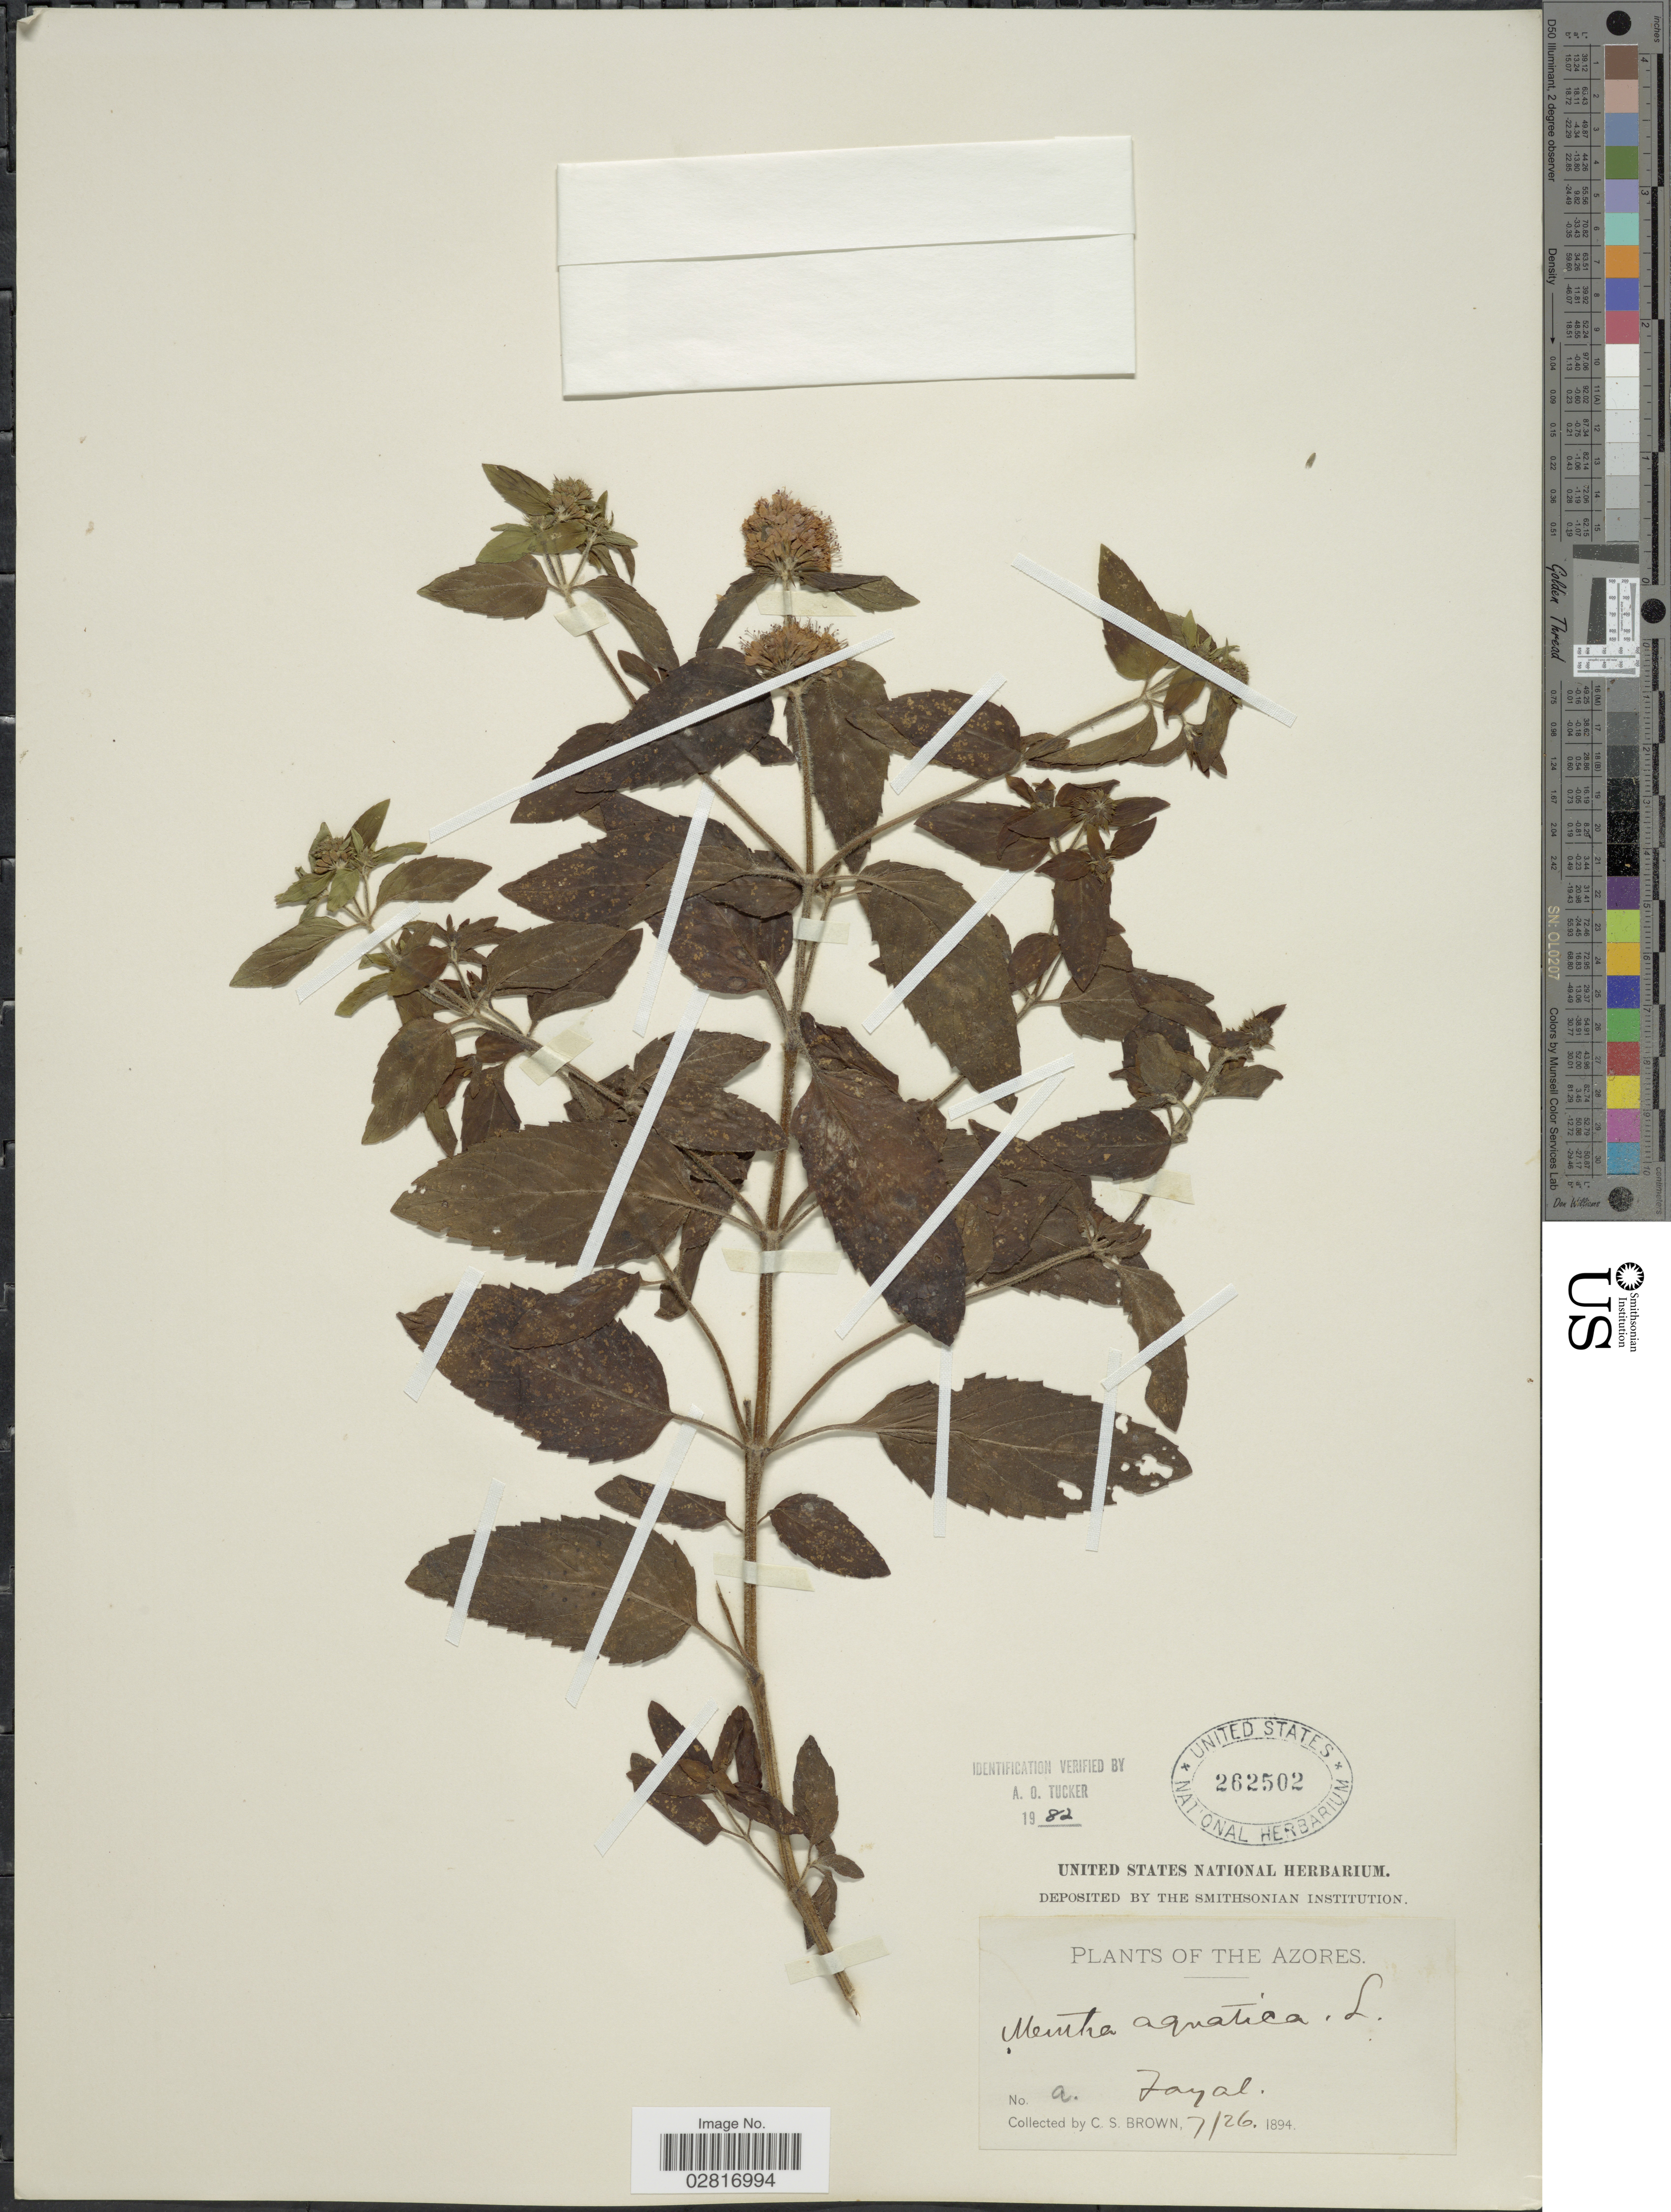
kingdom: Plantae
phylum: Tracheophyta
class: Magnoliopsida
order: Lamiales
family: Lamiaceae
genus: Mentha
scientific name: Mentha aquatica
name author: L.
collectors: C. S. Brown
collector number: a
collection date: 1894-07-26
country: Portugal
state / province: Azores (Aut. Reg.)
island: Faial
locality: Fayal.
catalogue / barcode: US 262502